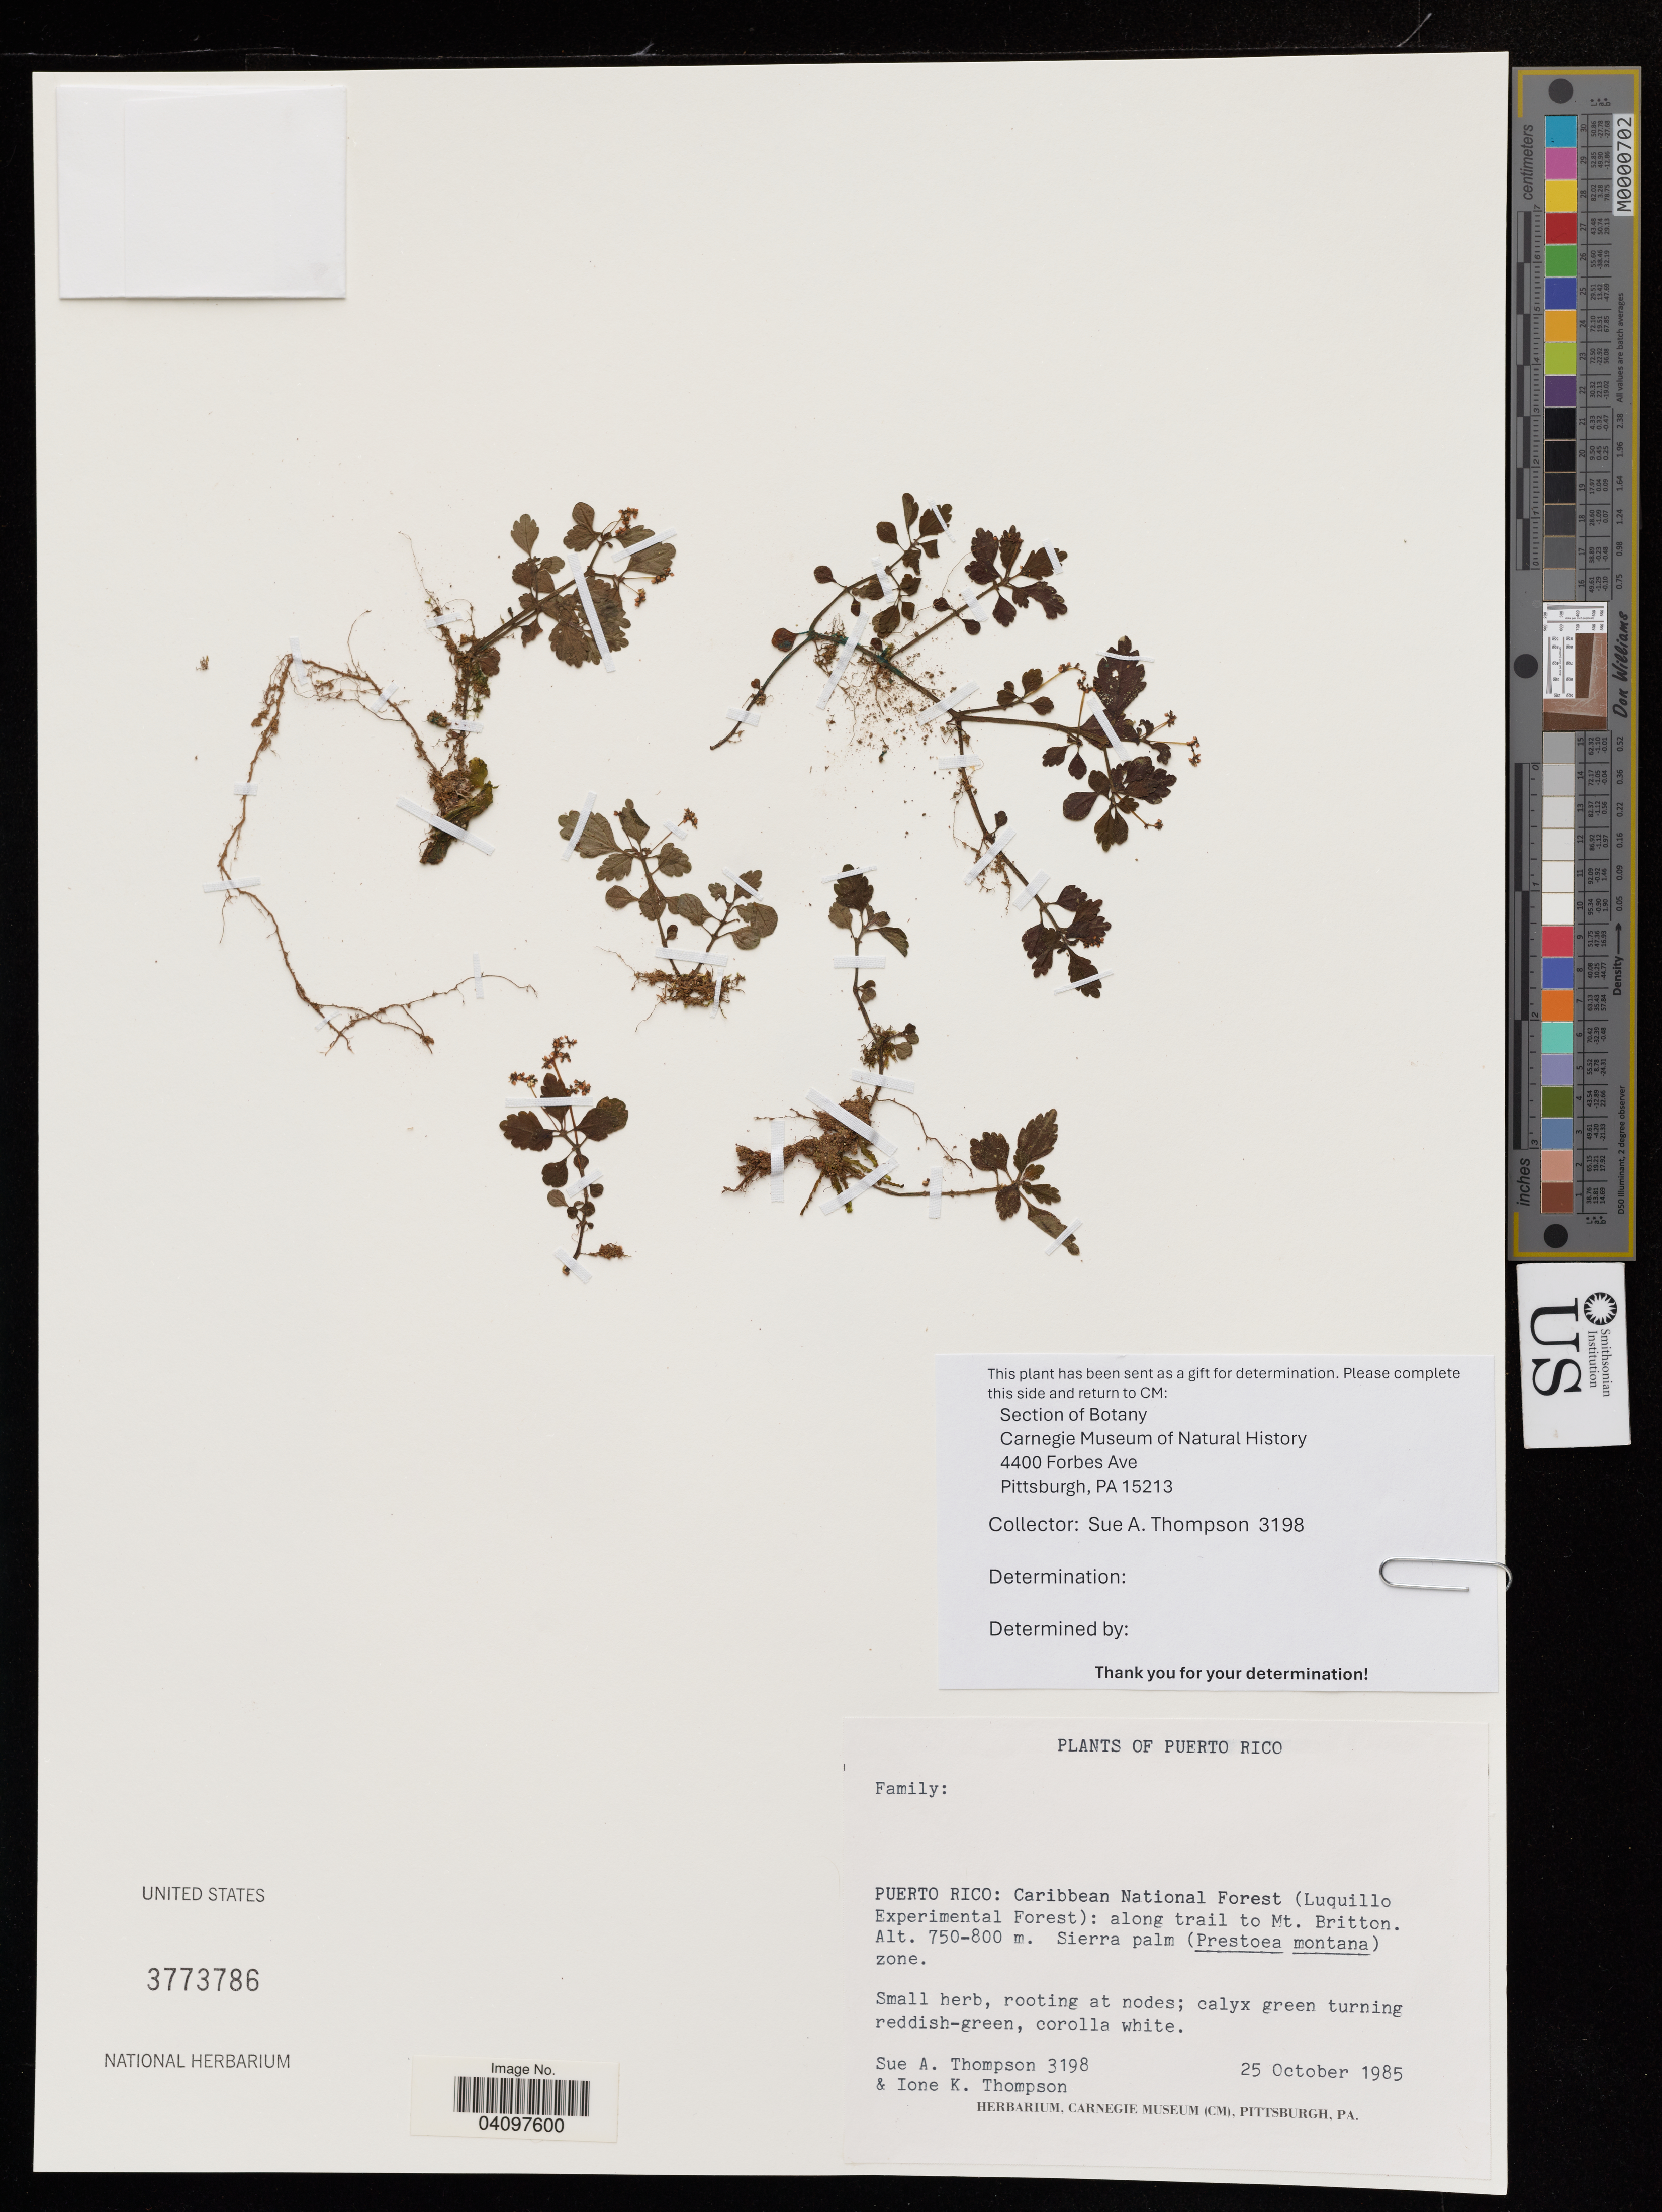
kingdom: Plantae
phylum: Tracheophyta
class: Magnoliopsida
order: Rosales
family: Urticaceae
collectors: S. A. Thompson & I. Thompson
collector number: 3198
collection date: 1985-10-25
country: Puerto Rico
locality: Caribbean National Forest (Luquillo Experimental Forest): along trail to Mt. Britton.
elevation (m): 750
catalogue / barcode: US 3773786